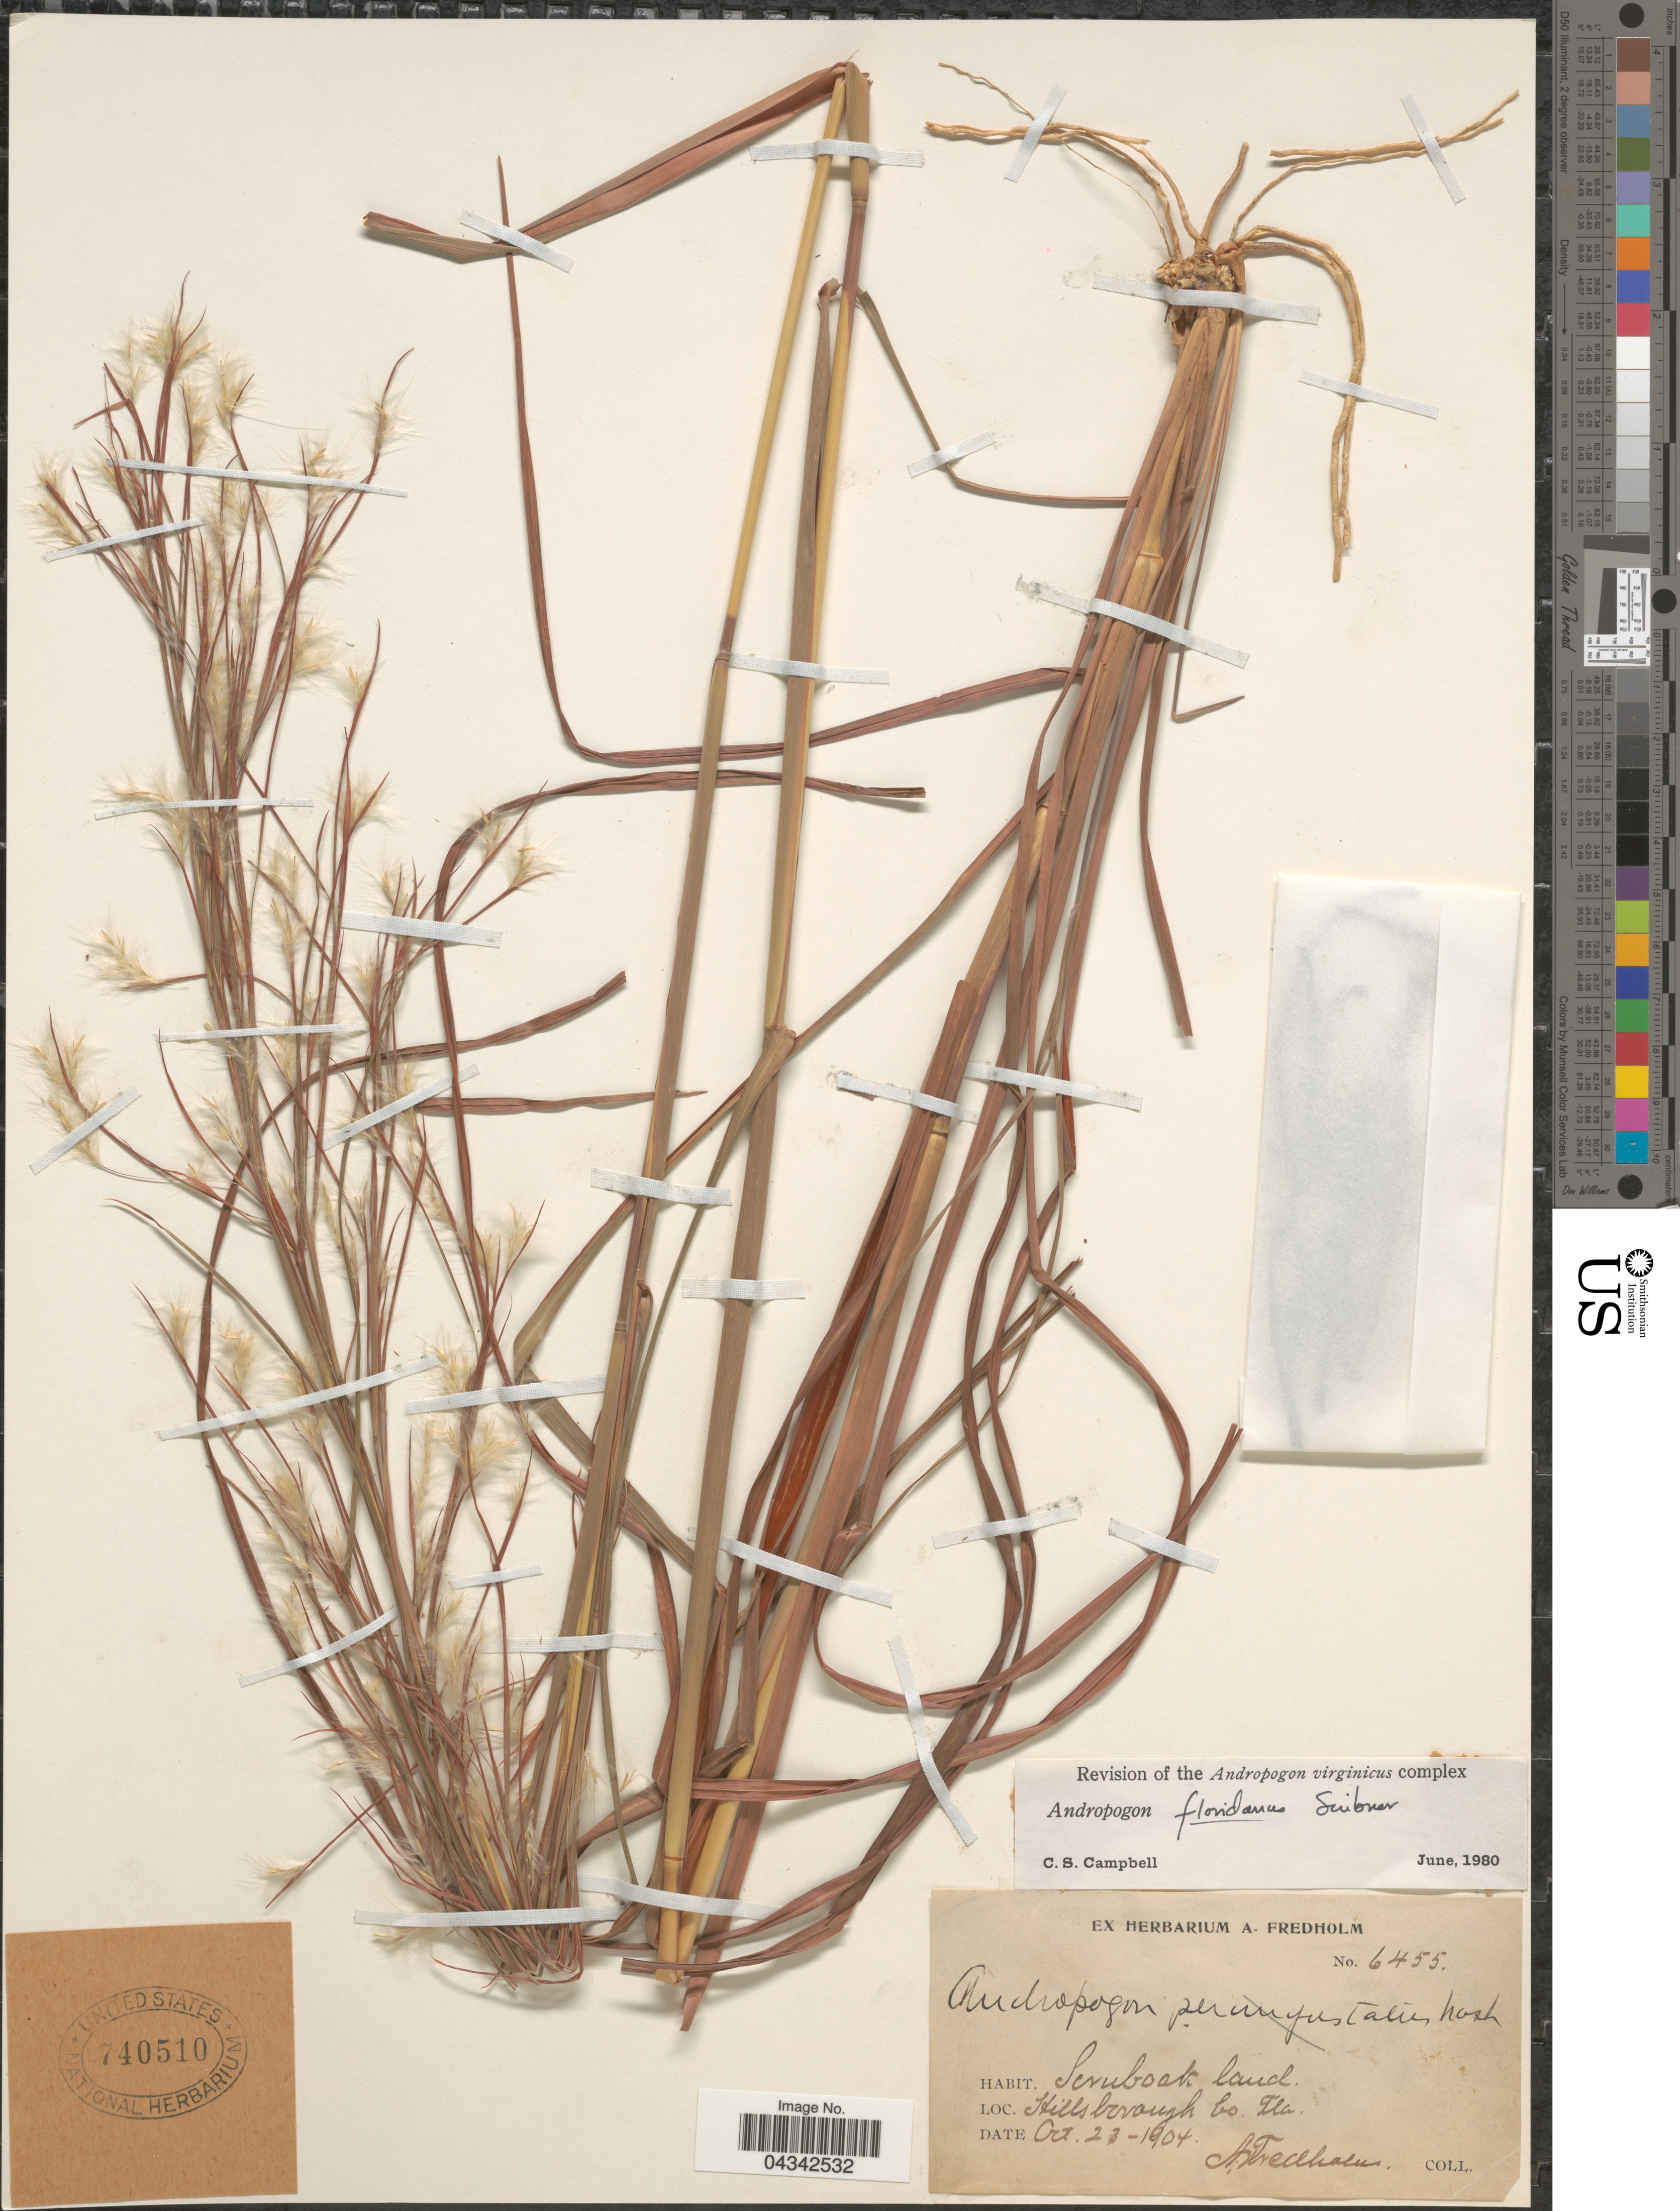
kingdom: Plantae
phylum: Tracheophyta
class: Liliopsida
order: Poales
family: Poaceae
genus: Andropogon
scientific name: Andropogon floridanus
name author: Scribn.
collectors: A. Fredholm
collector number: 6455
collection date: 1904-10-23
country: United States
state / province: Florida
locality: Hillsborough Co.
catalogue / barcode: US 740510